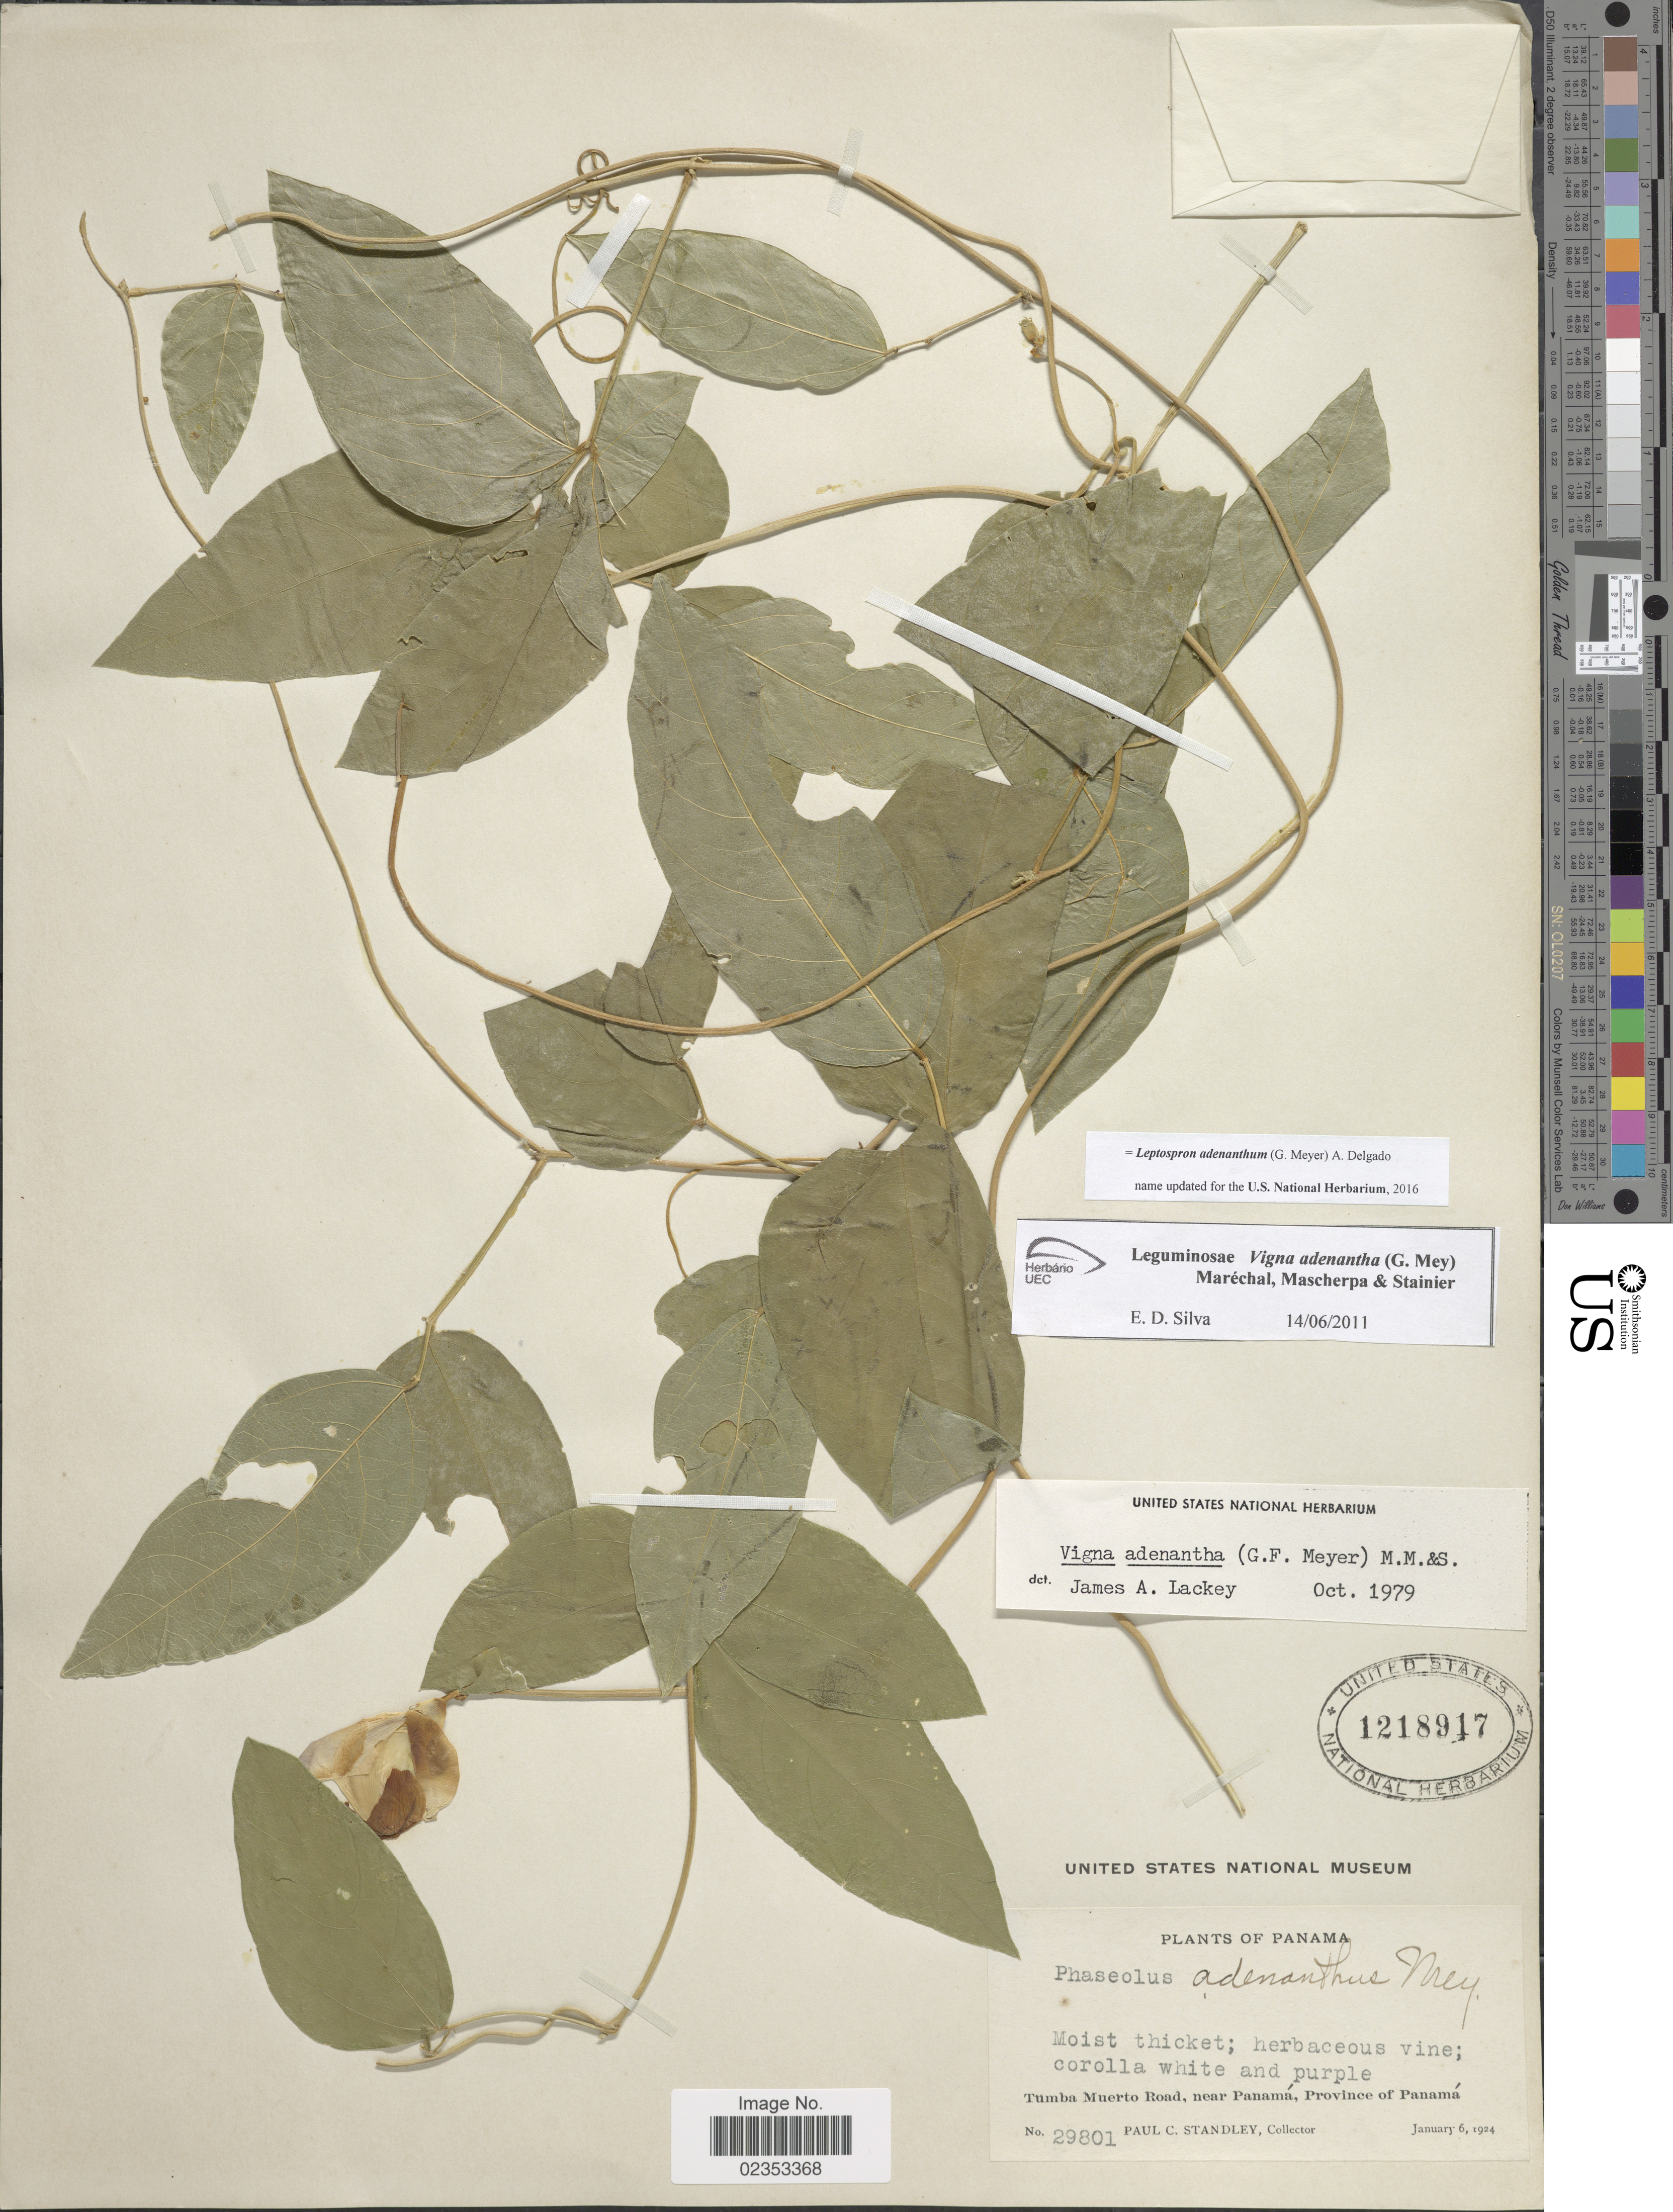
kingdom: Plantae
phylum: Tracheophyta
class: Magnoliopsida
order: Fabales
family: Fabaceae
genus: Leptospron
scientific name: Leptospron adenanthum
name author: (G. Mey.) A. Delgado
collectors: P. C. Standley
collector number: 29801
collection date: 1924-01-06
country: Panama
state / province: Panamá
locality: Moist thicket, Tumba Muerto Road, near Panama.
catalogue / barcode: US 1218917